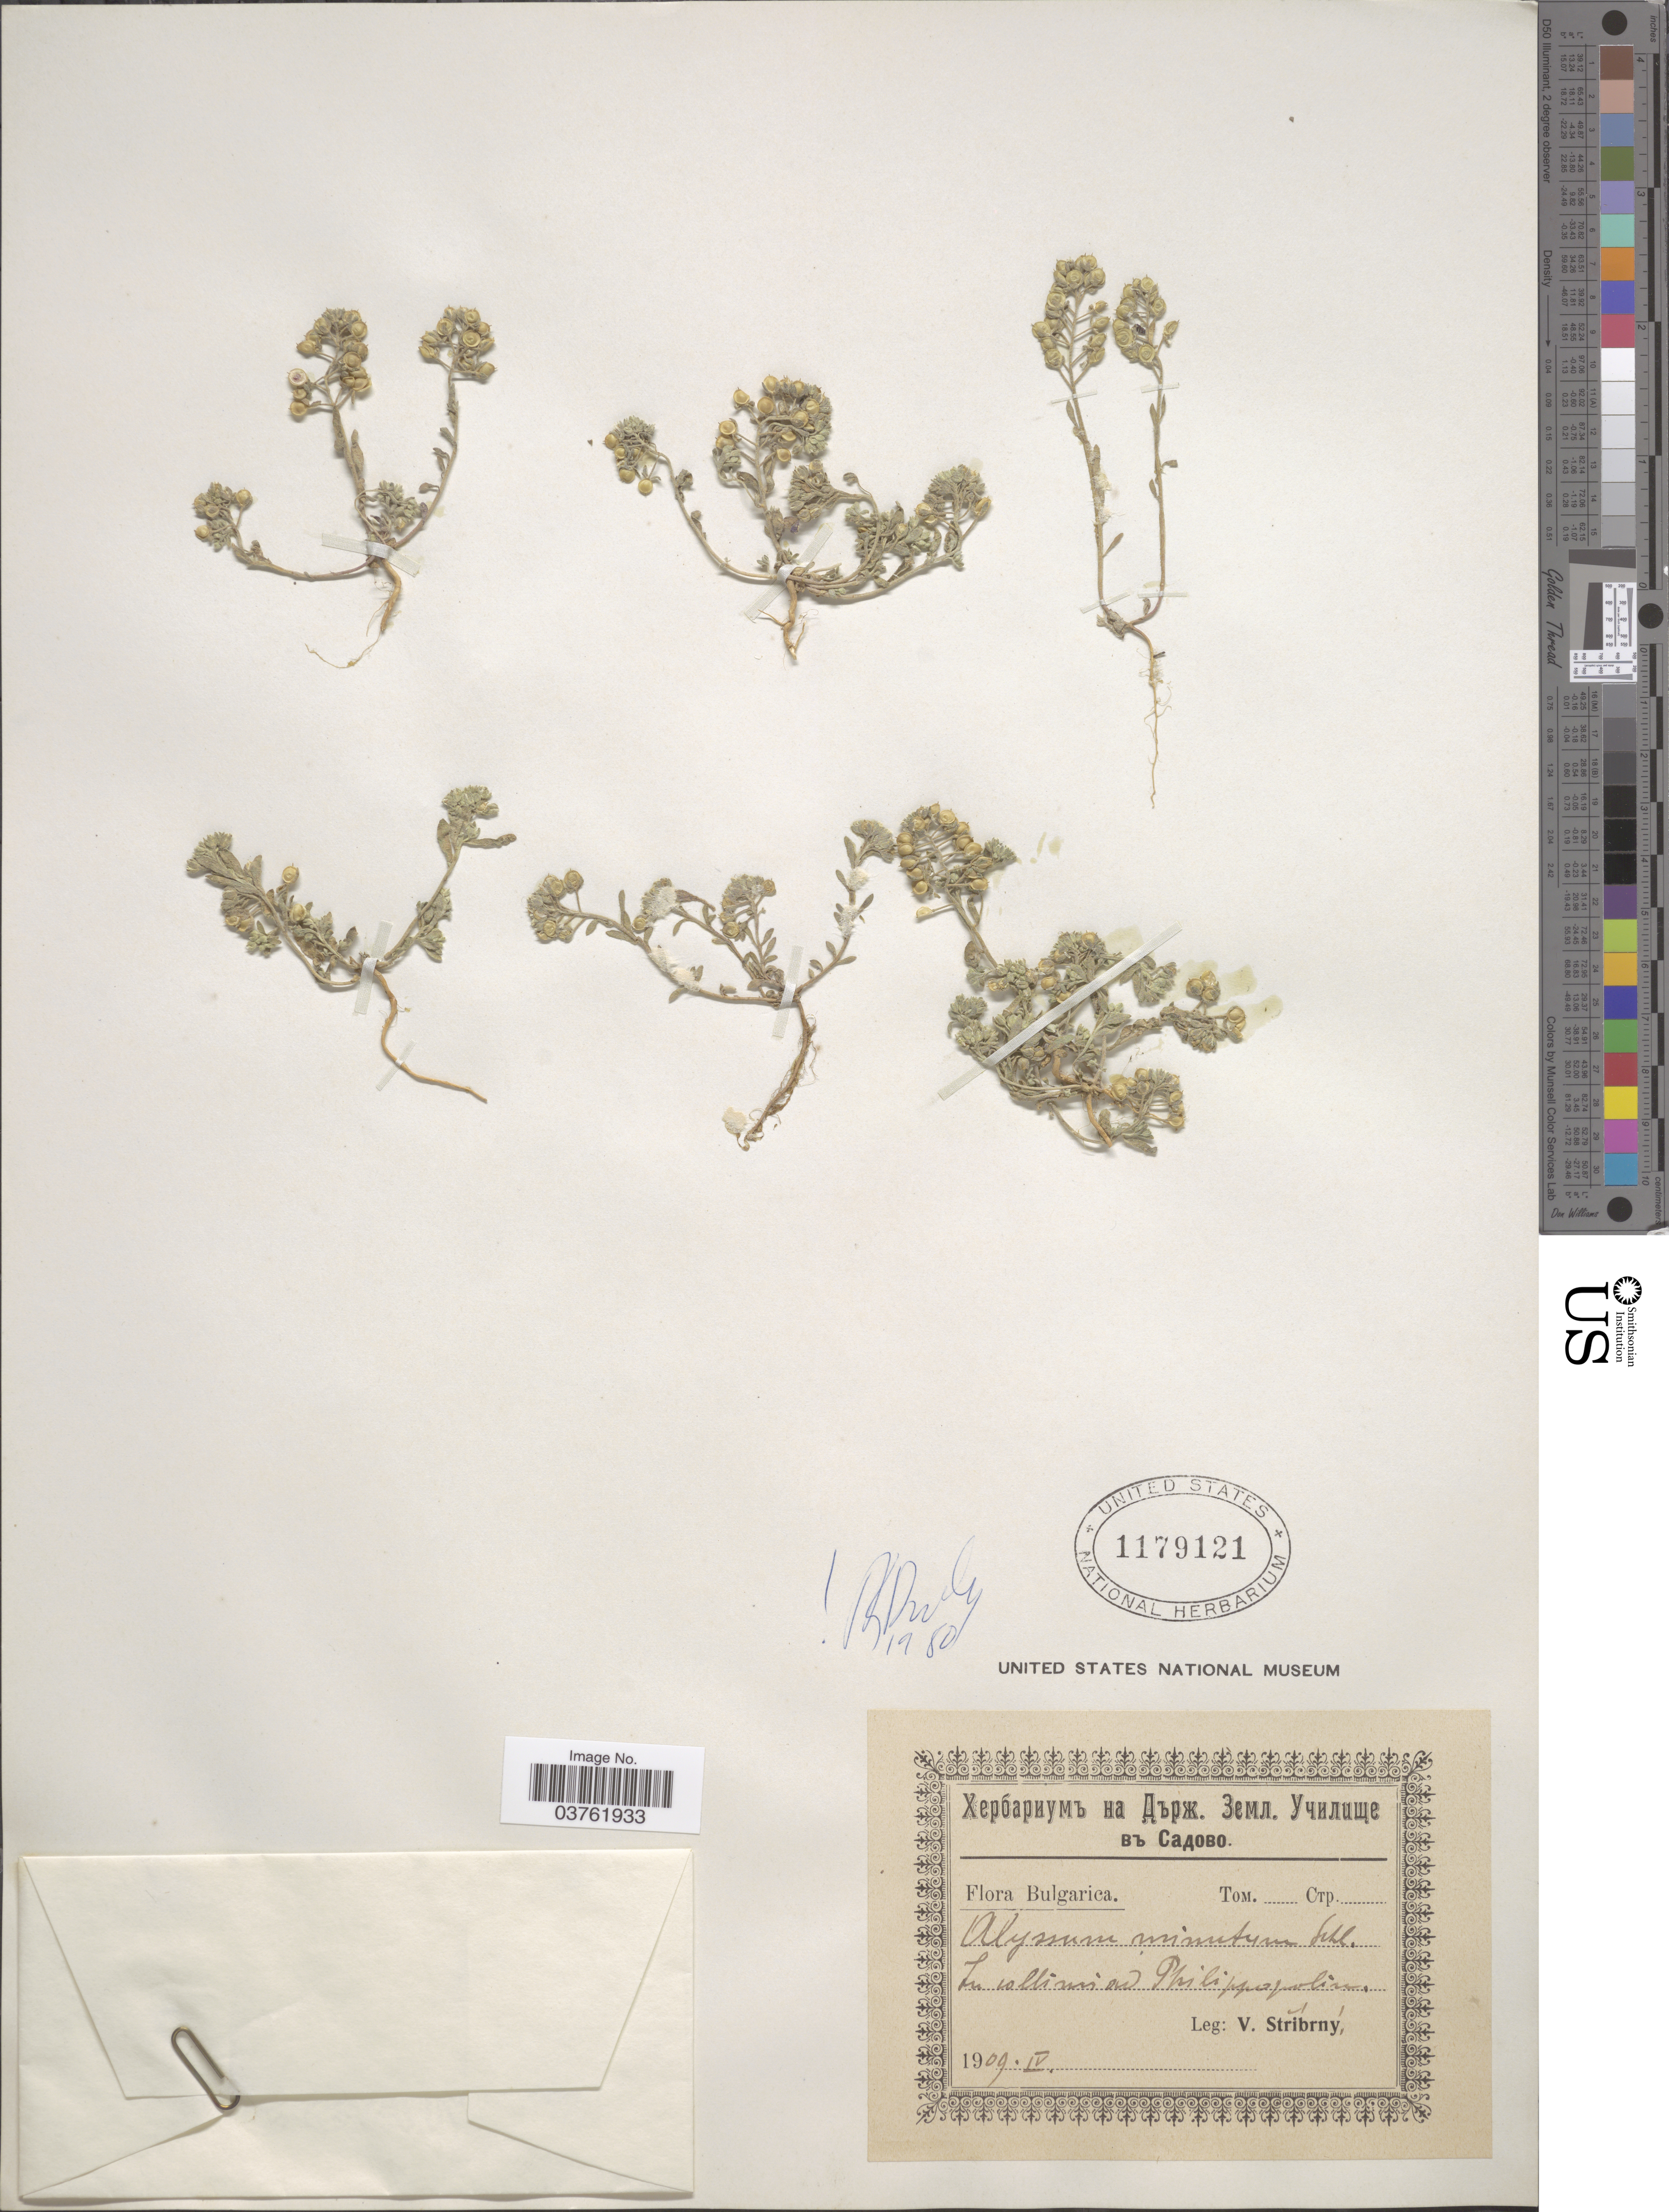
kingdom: Plantae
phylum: Tracheophyta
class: Magnoliopsida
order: Brassicales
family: Brassicaceae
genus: Alyssum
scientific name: Alyssum minutum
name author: Schlecht. ex DC.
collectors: V. Stribrny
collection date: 1909-04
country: Bulgaria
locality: In collinis ad Philippopolin. [interpreted]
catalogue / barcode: US 1179121